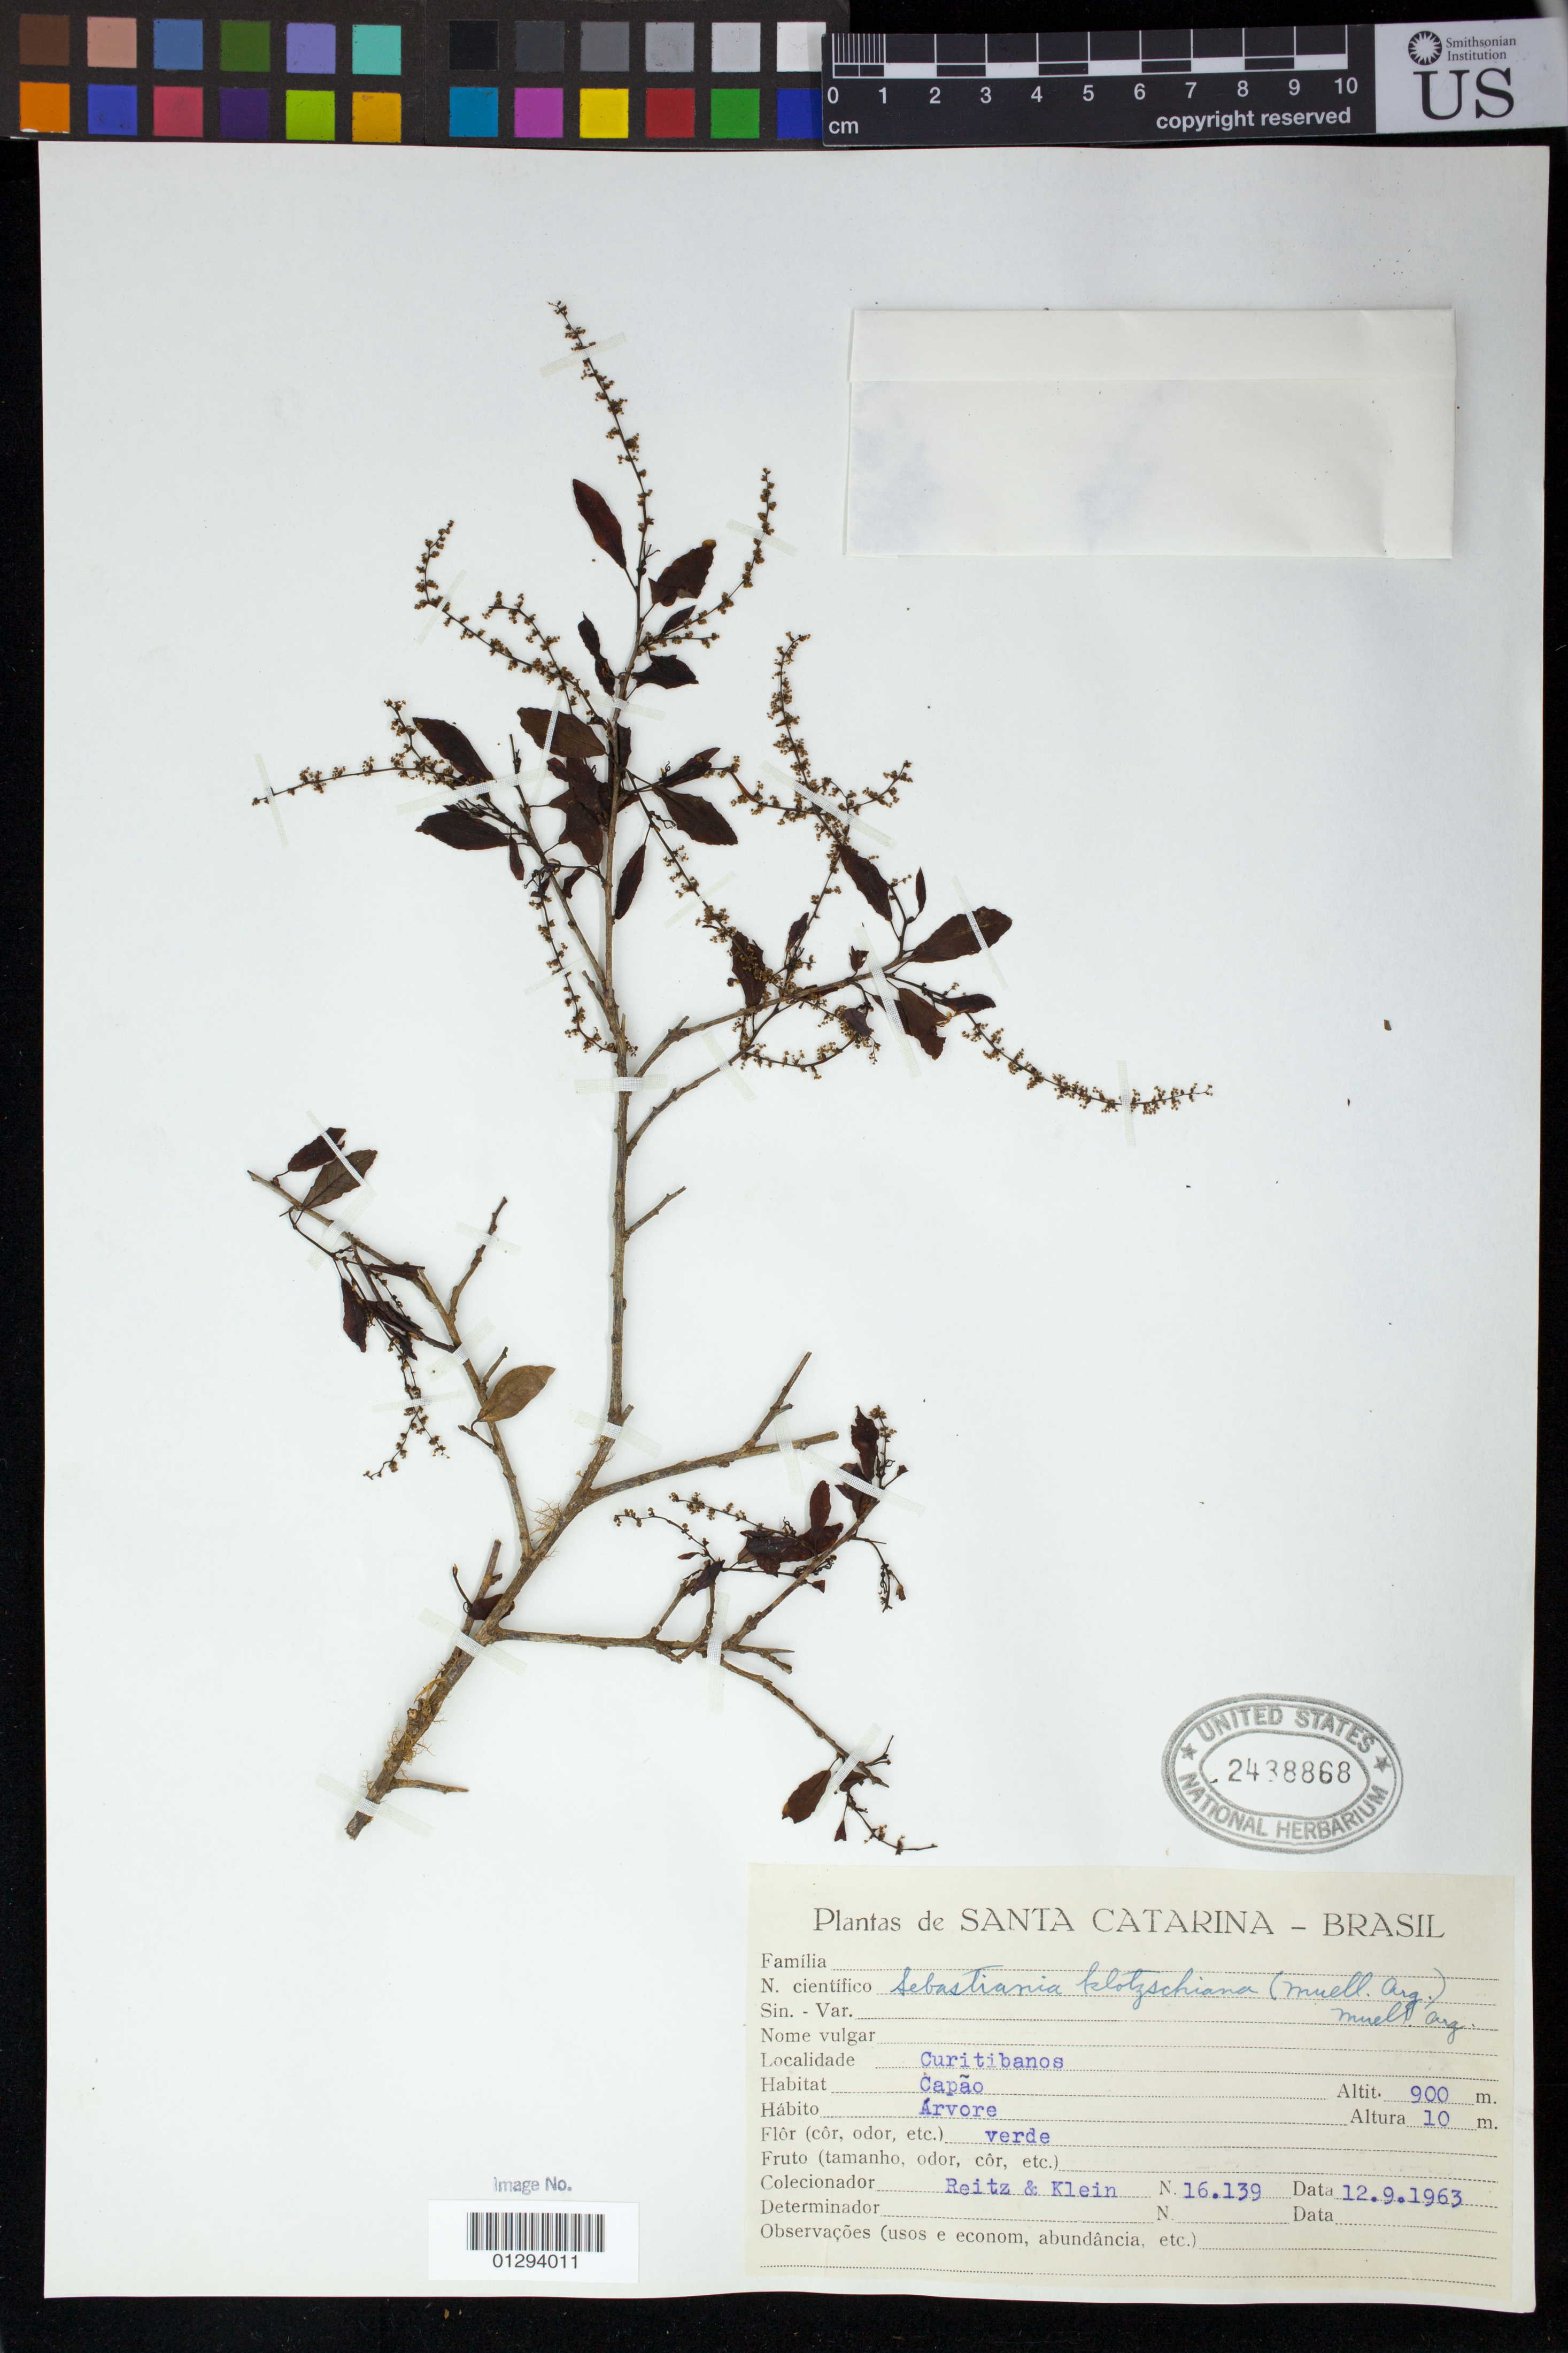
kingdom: Plantae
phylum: Tracheophyta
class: Magnoliopsida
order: Malpighiales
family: Euphorbiaceae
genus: Sebastiania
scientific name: Sebastiania commersoniana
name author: (Baill.) L.B. Sm. & Downs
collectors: R. Reitz & Klein, --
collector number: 16139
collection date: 1963-09-12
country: Brazil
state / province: Santa Catarina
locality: Curitibanos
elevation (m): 900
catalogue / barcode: US 2438868